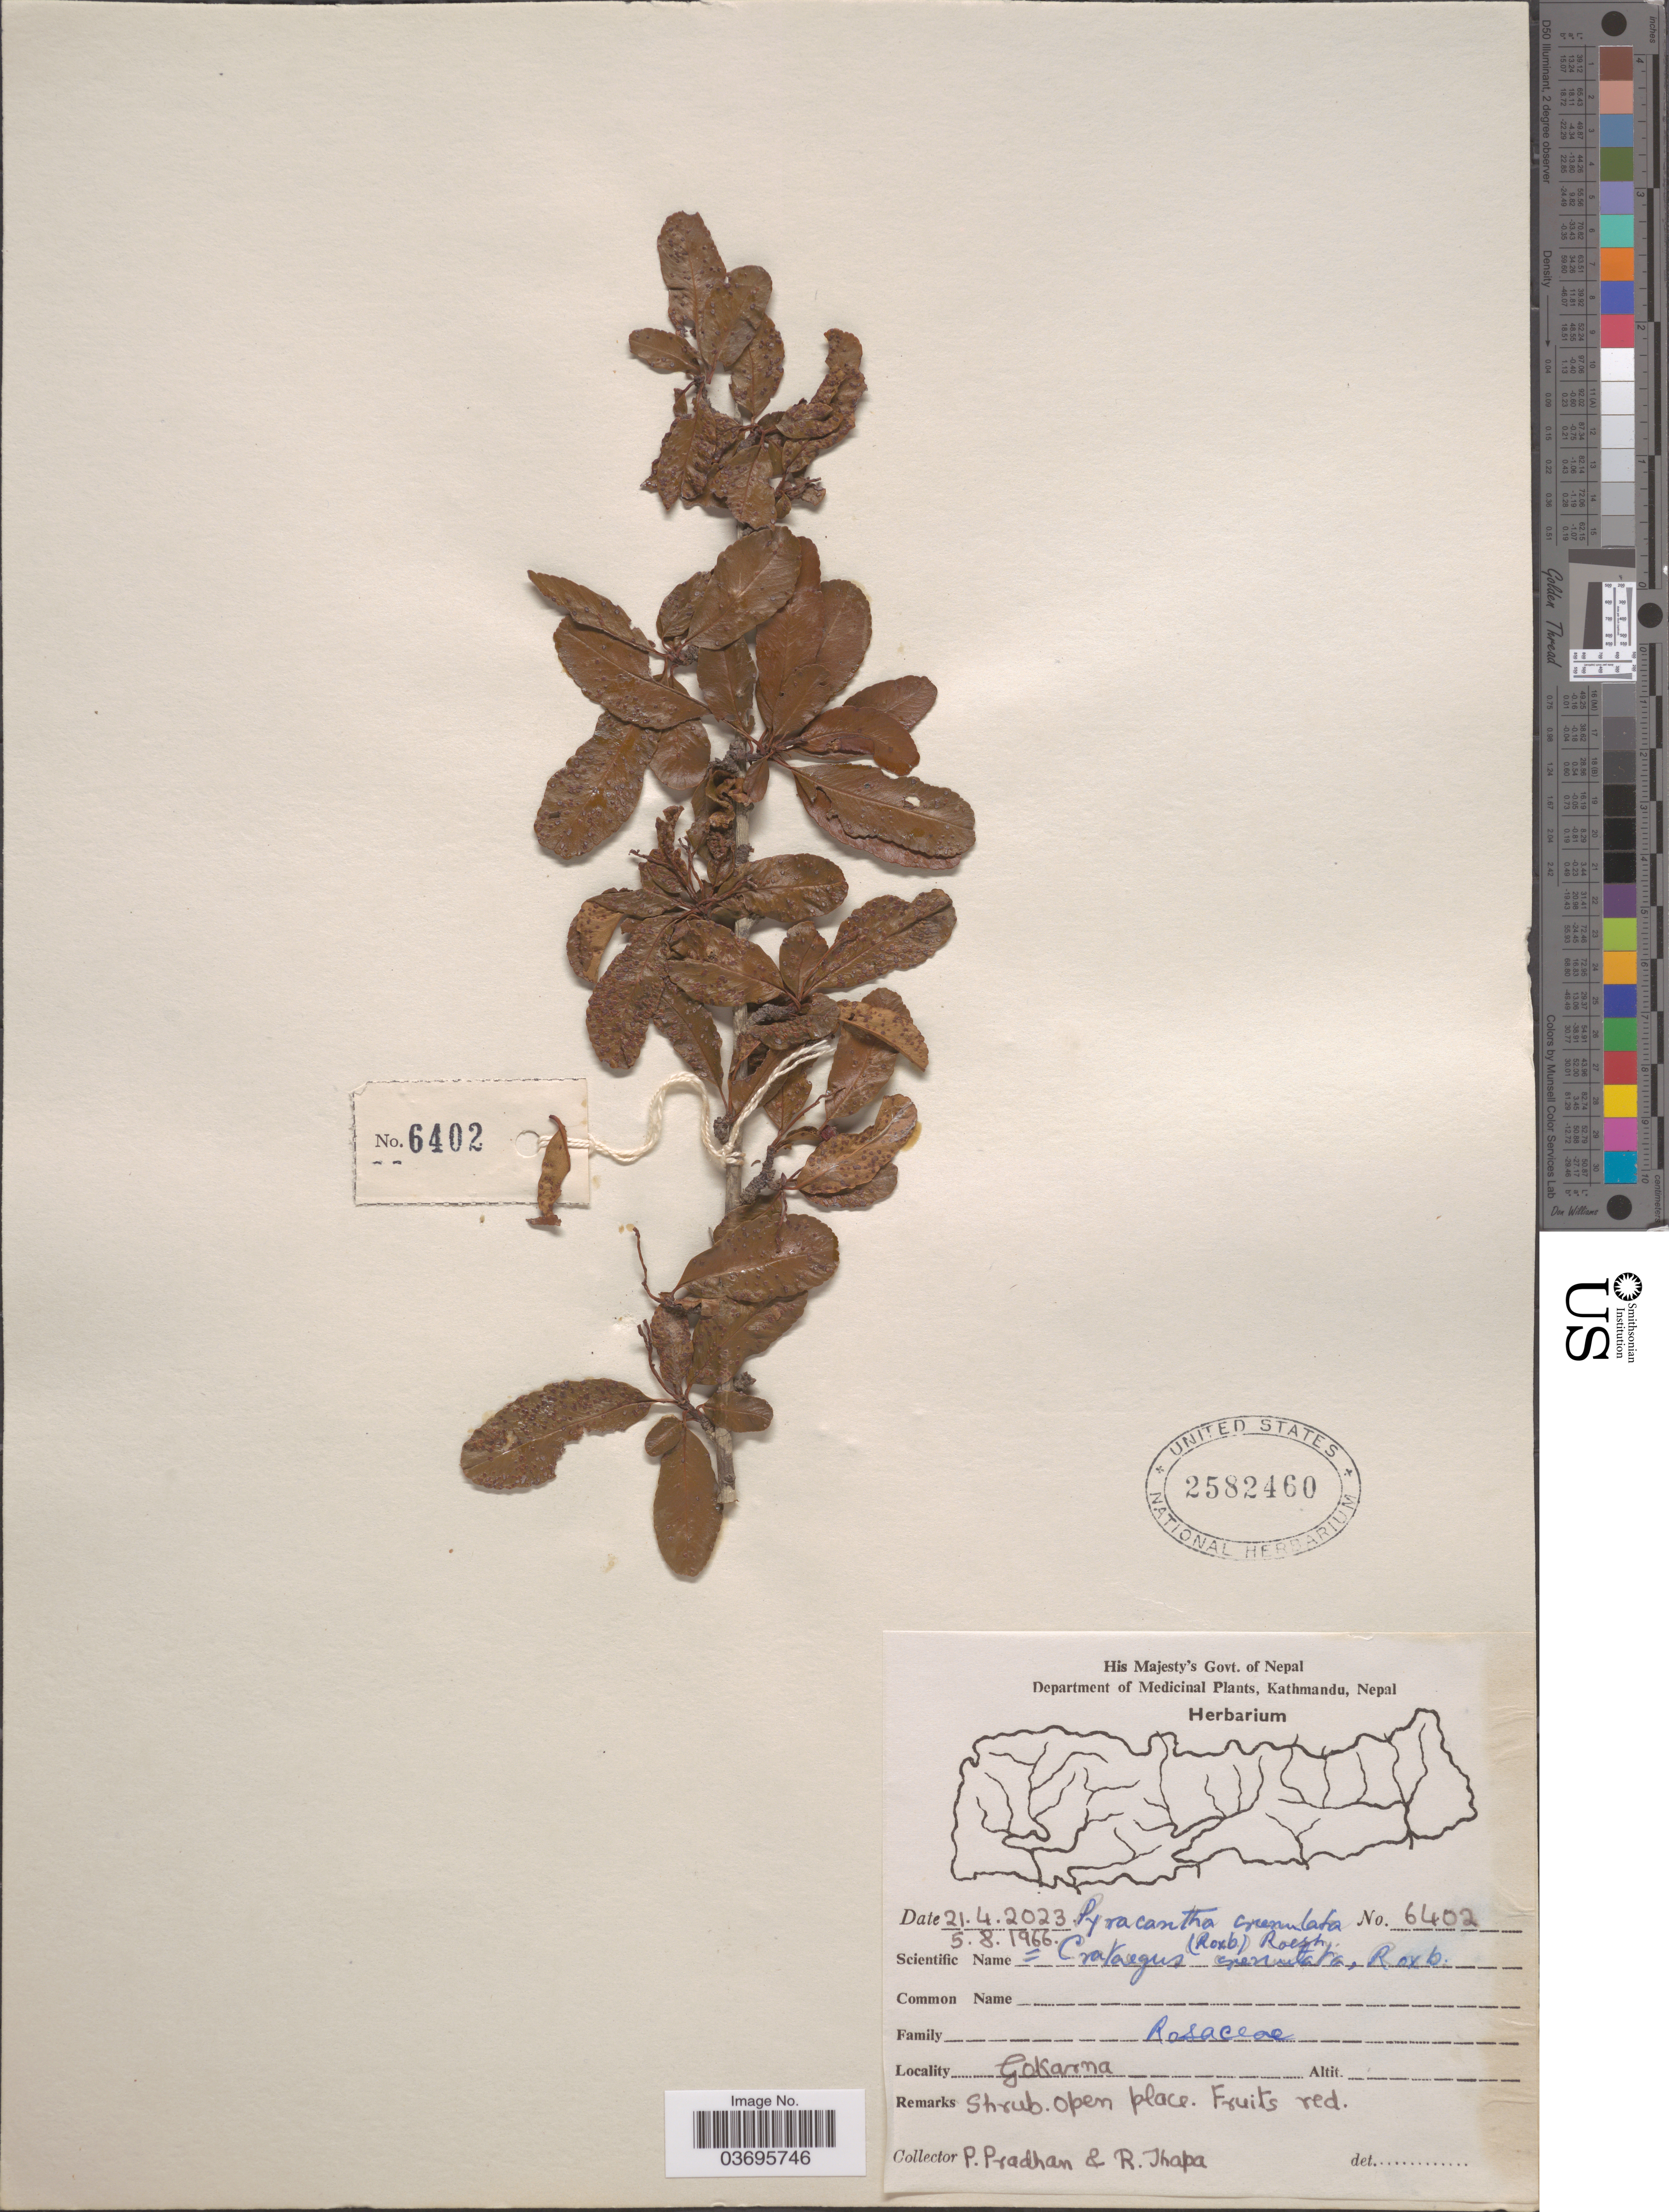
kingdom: Plantae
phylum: Tracheophyta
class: Magnoliopsida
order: Rosales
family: Rosaceae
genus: Pyracantha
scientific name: Pyracantha crenulata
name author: (D. Don) M. Roem.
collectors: P. Pradhan & R. Thapa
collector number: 6402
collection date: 1966-08-05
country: Nepal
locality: Gokarna.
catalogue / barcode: US 2582460